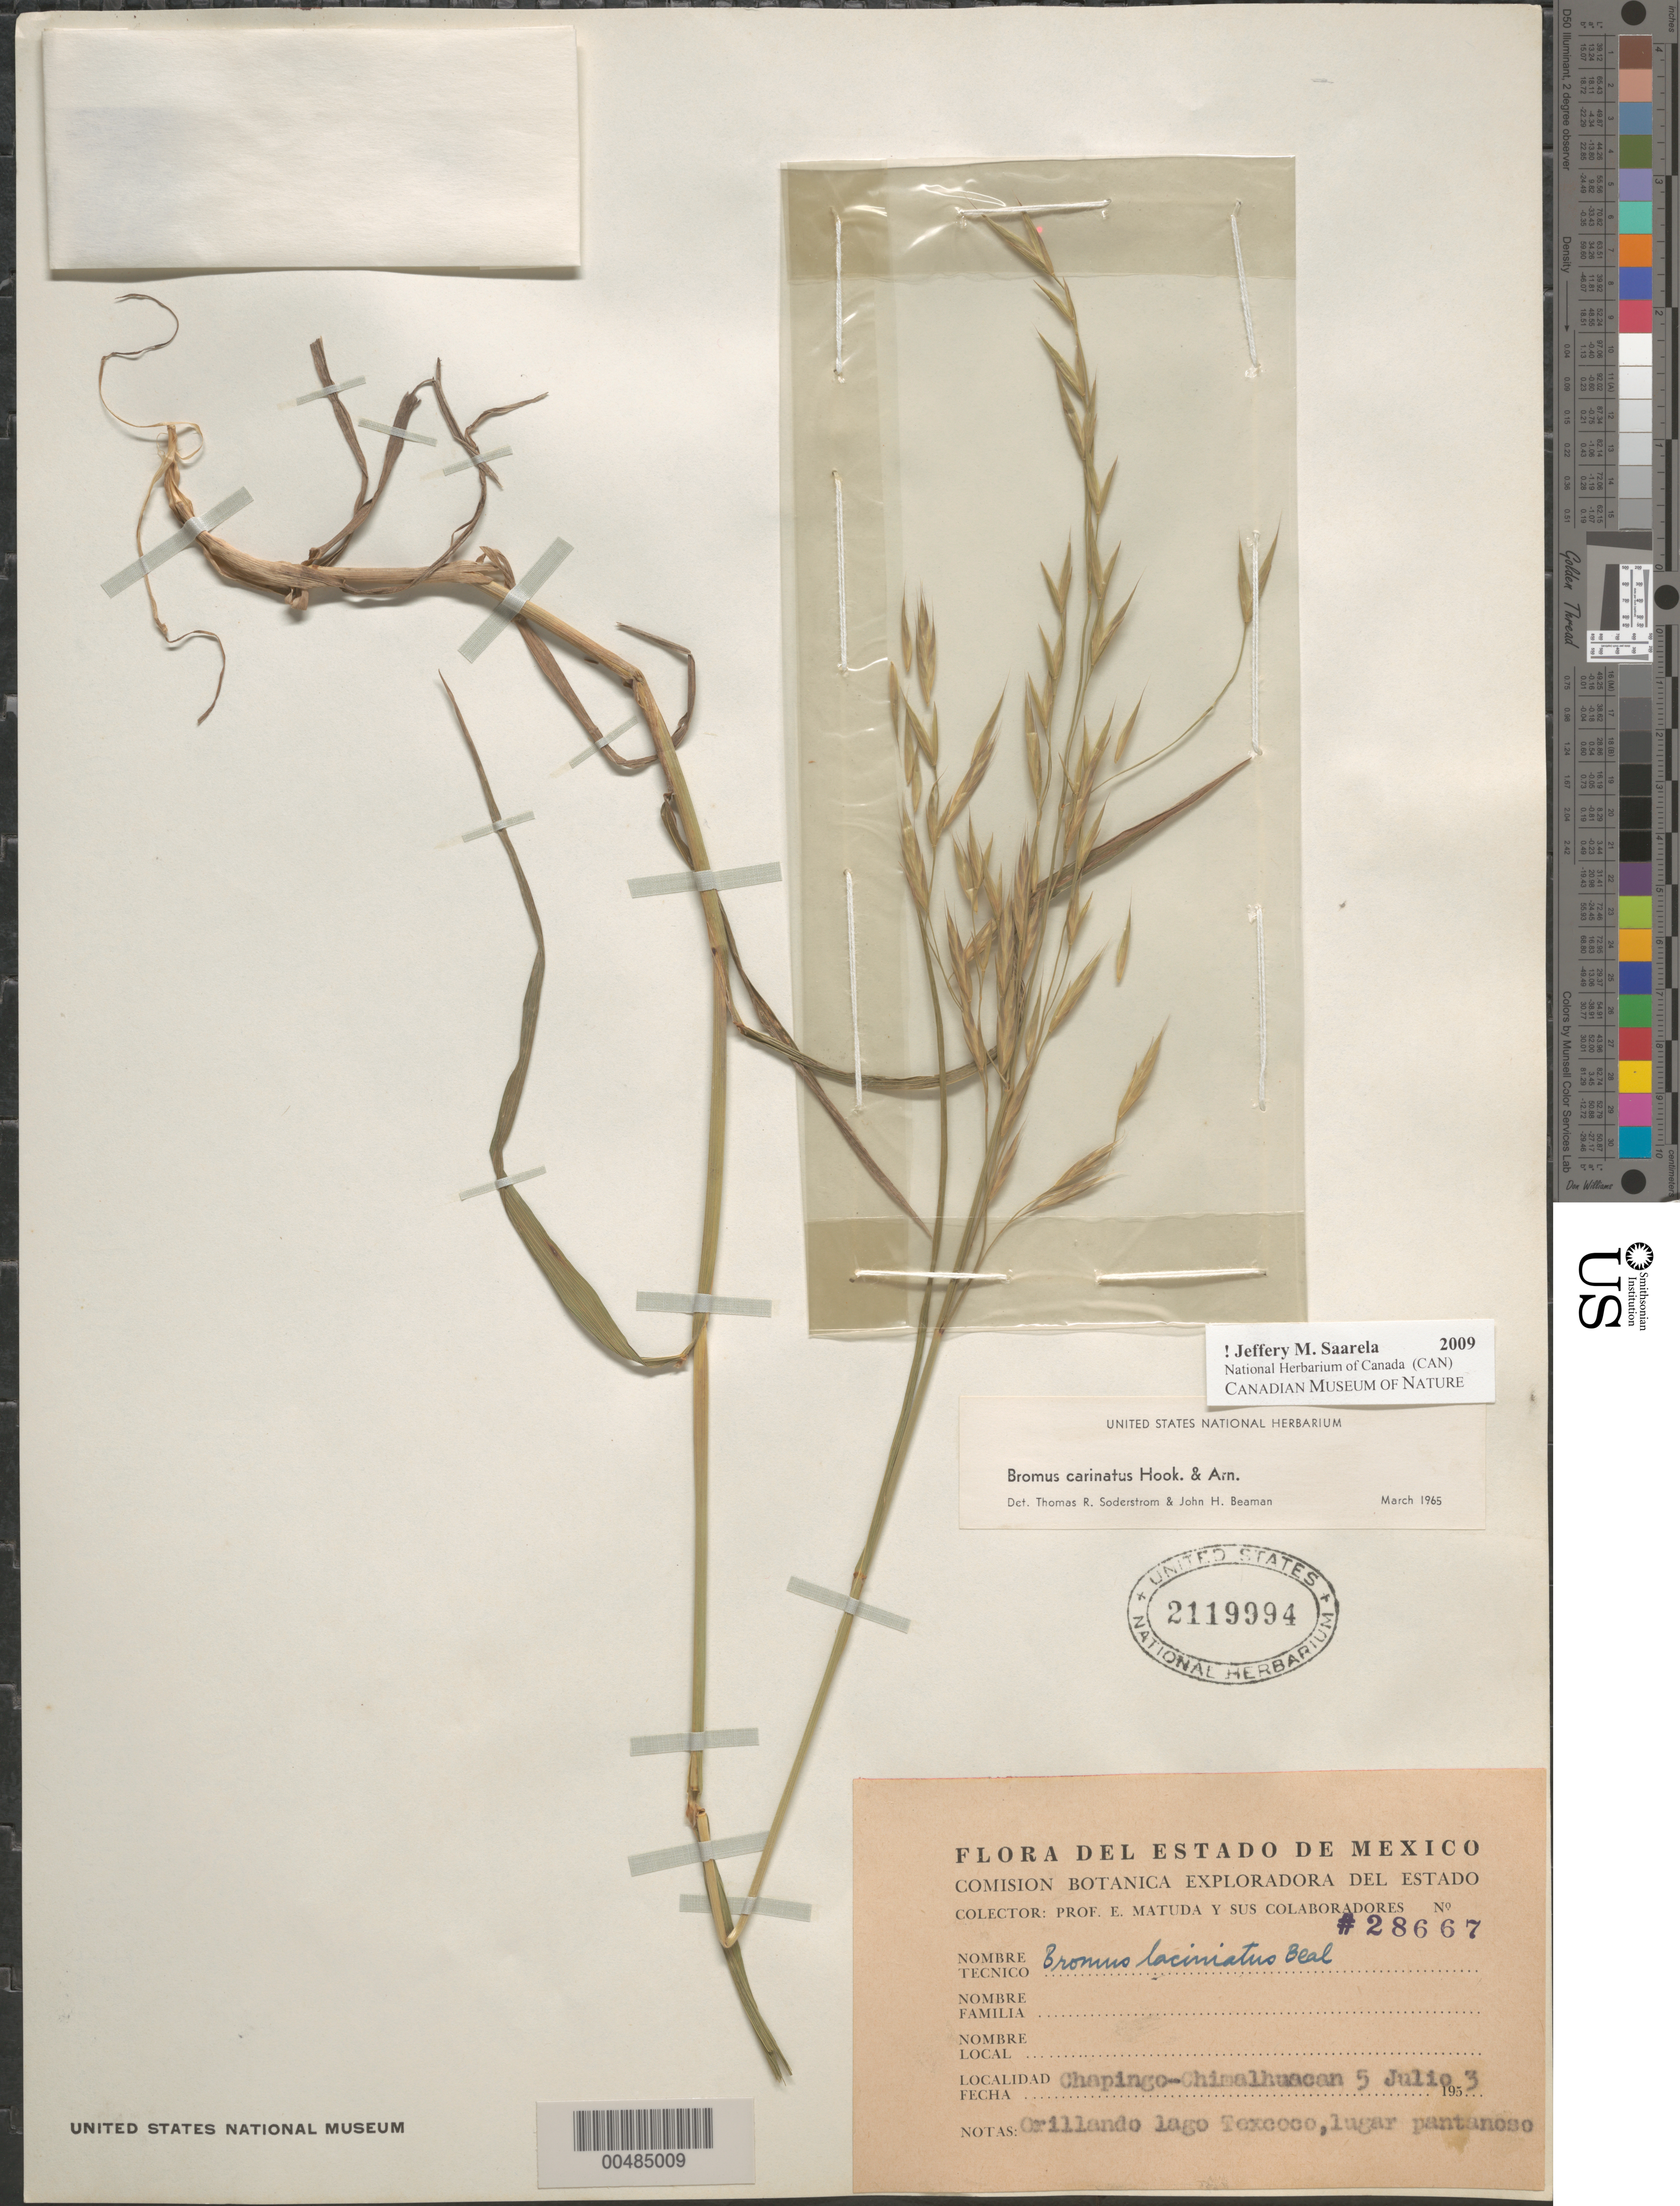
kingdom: Plantae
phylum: Tracheophyta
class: Liliopsida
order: Poales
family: Poaceae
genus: Bromus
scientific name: Bromus carinatus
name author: Hook. & Arn.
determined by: Soderstrom, T. R.; Beaman, J. H.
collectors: E. Matuda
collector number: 28667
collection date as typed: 5 Jul 1953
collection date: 1953-07-05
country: Mexico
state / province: México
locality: Chapingo - Chimalhuacan, orillando Lago Texcoco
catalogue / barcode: US 2119994